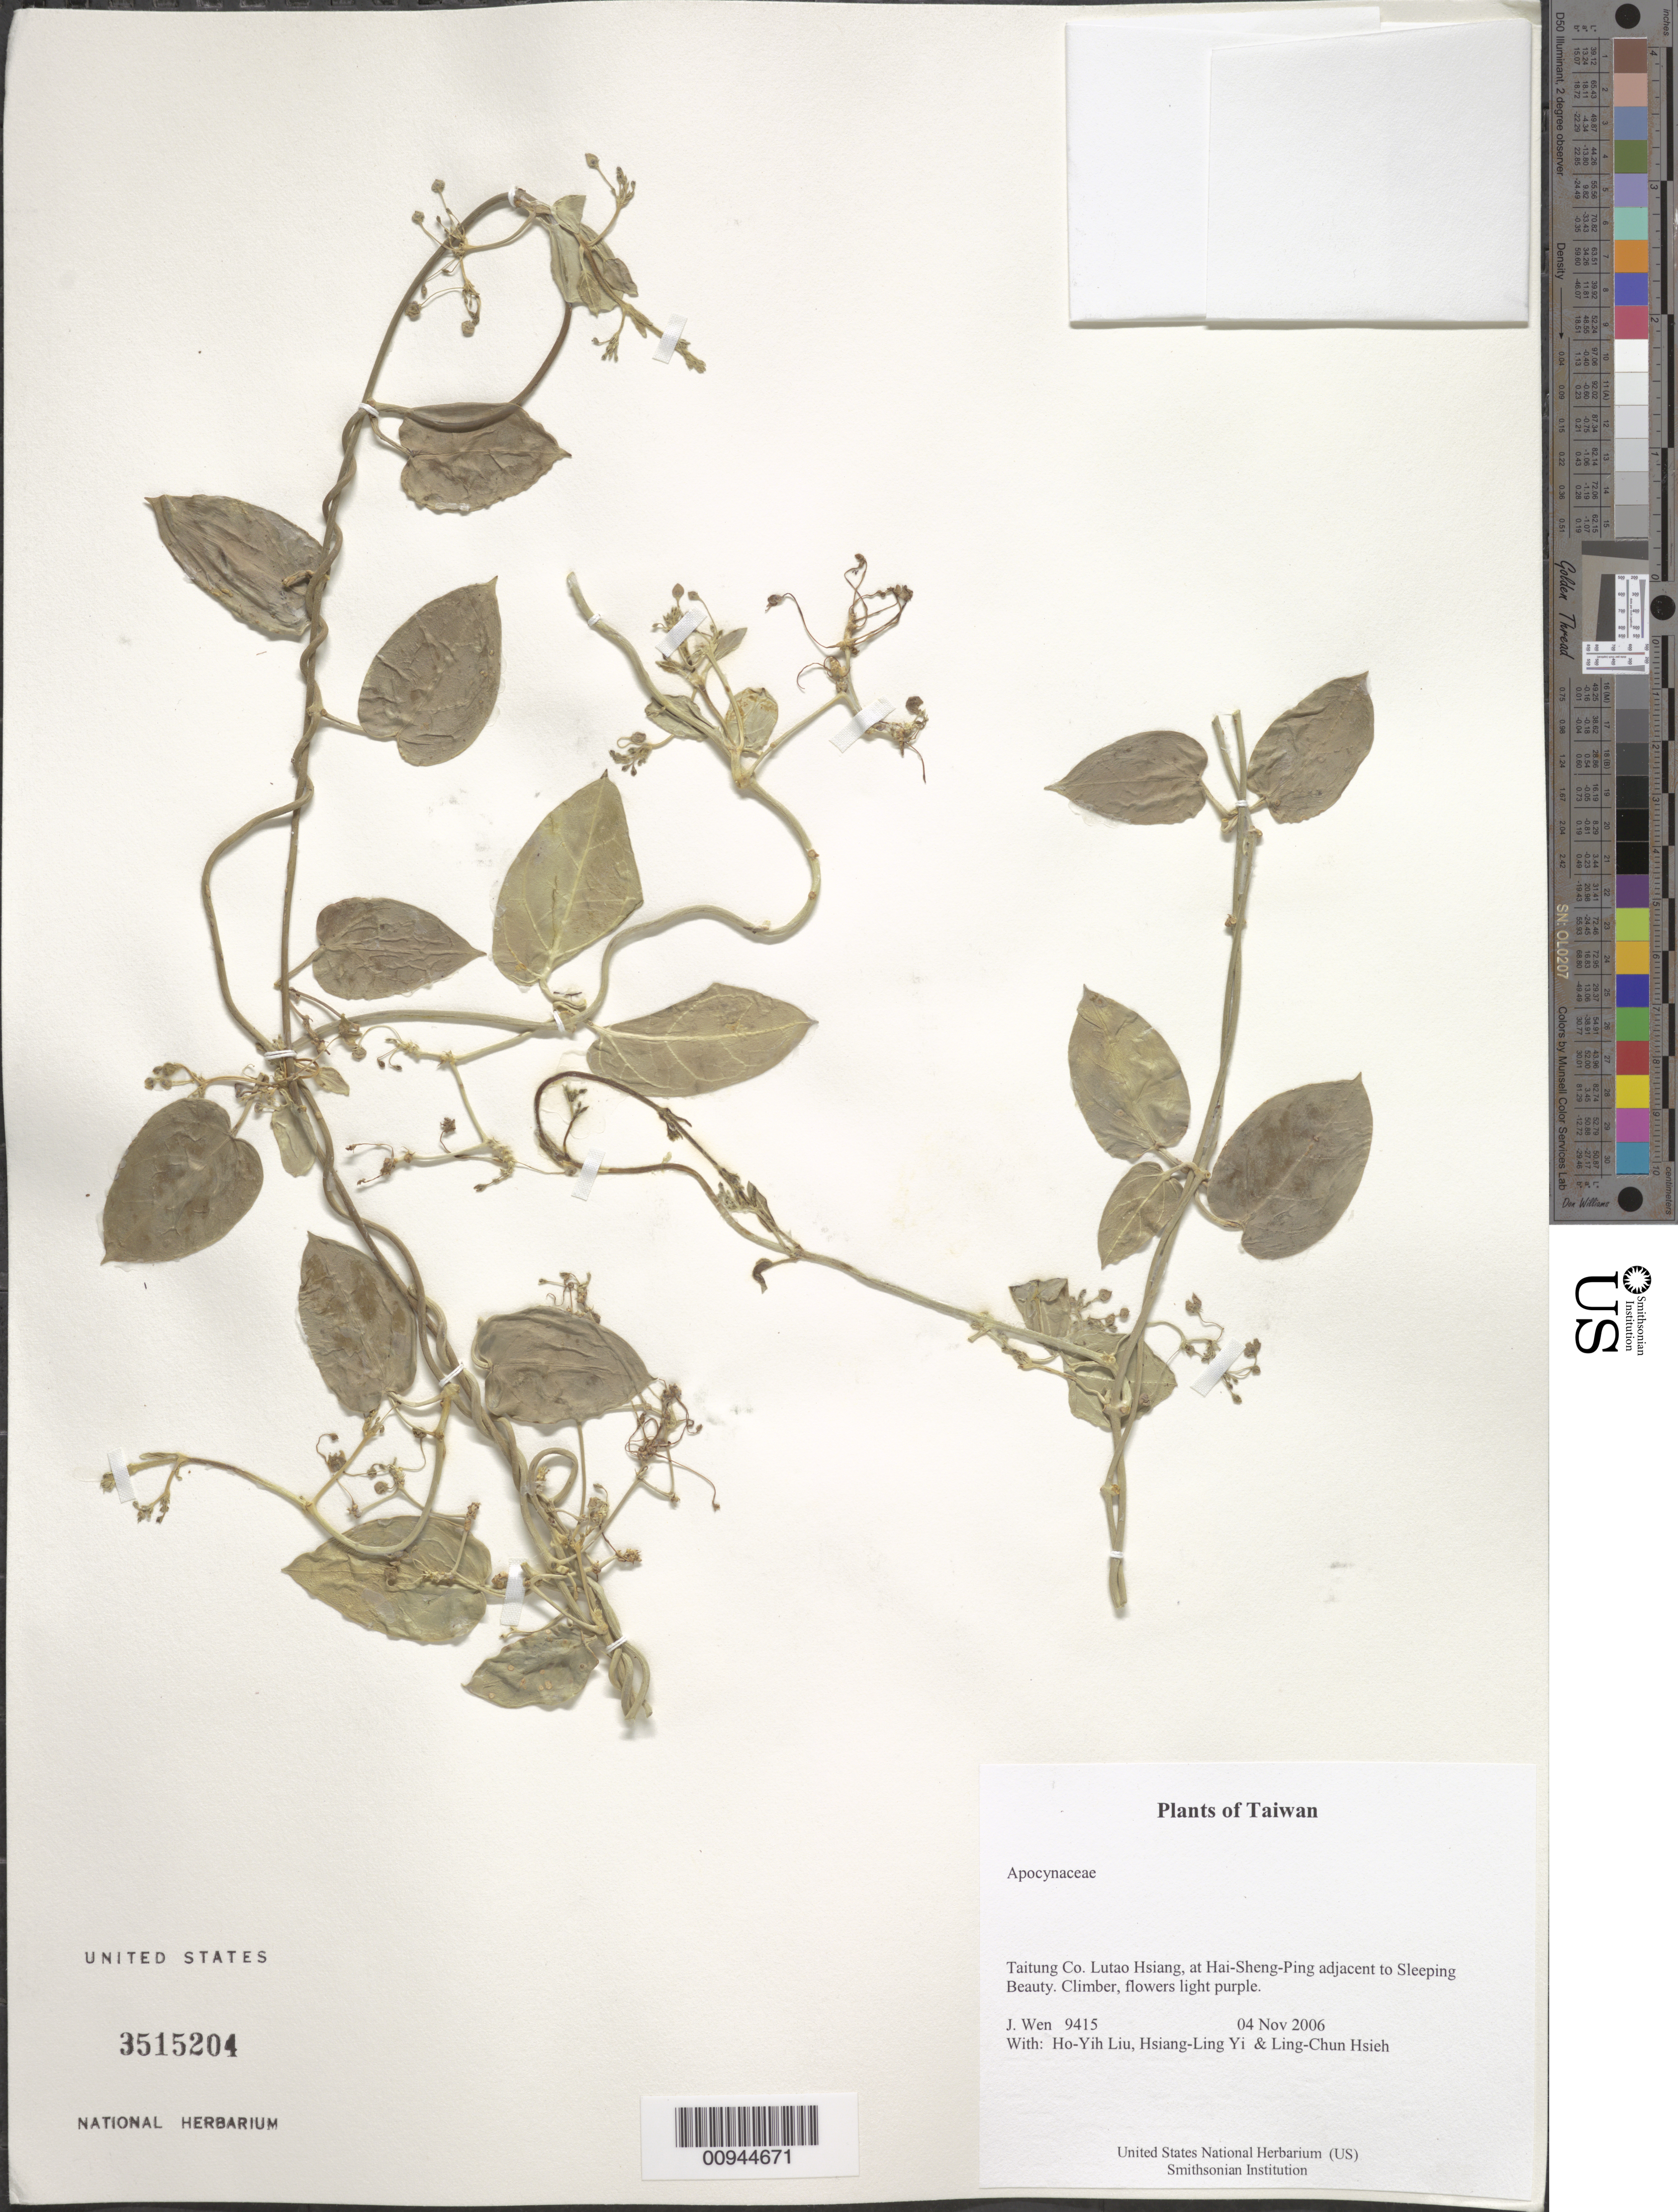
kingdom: Plantae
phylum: Tracheophyta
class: Magnoliopsida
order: Gentianales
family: Apocynaceae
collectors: J. Wen, H. Liu, H. l. Yi & L. Hsieh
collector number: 9415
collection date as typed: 04 Nov 2006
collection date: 2006-11-04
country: Taiwan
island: Taiwan [Formosa]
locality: Lutao Hsiang, at Hai-Sheng-Ping adjacent to Sleeping Beauty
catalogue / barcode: US 3515204